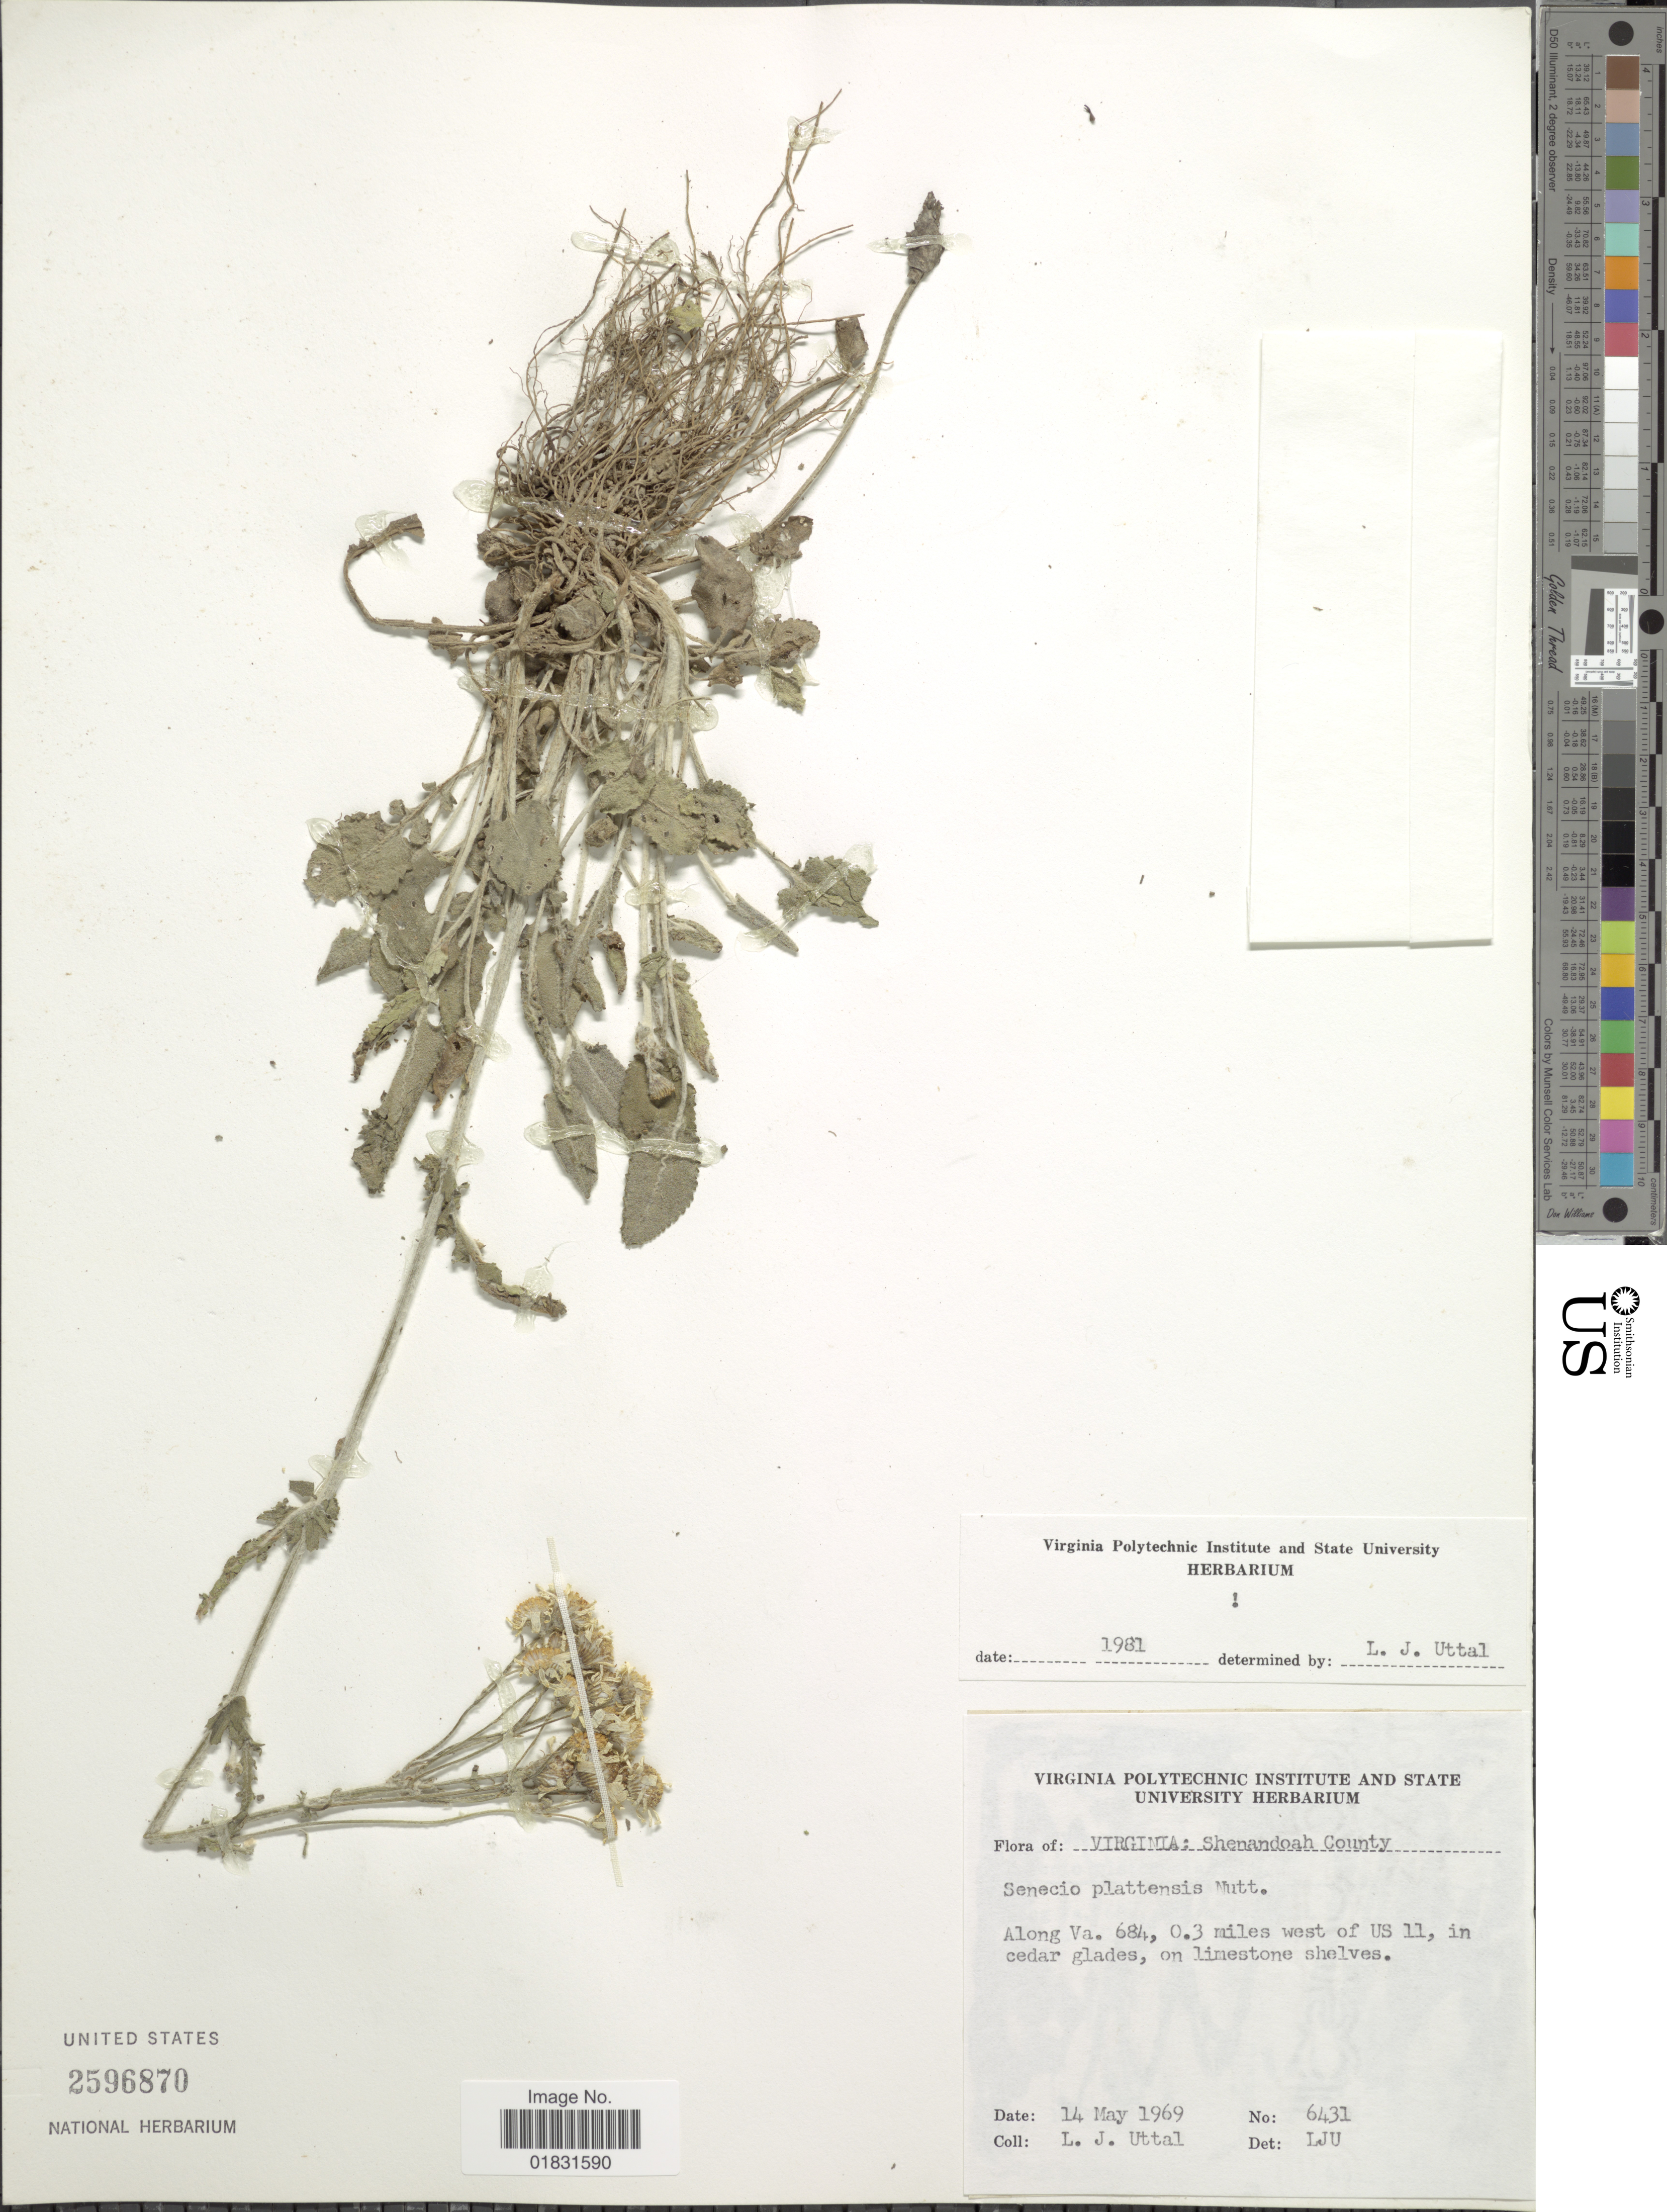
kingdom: Plantae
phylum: Tracheophyta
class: Magnoliopsida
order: Asterales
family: Asteraceae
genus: Packera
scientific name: Packera plattensis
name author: W.A. Weber & Á. Löve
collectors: L. Uttal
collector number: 6431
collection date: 1969-05-14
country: United States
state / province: Virginia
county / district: Shenandoah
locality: Shenandoah County, Along Va. 684, 0.30 miles west of US 11, in cedar glades, on limestone shelves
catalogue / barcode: US 2596870